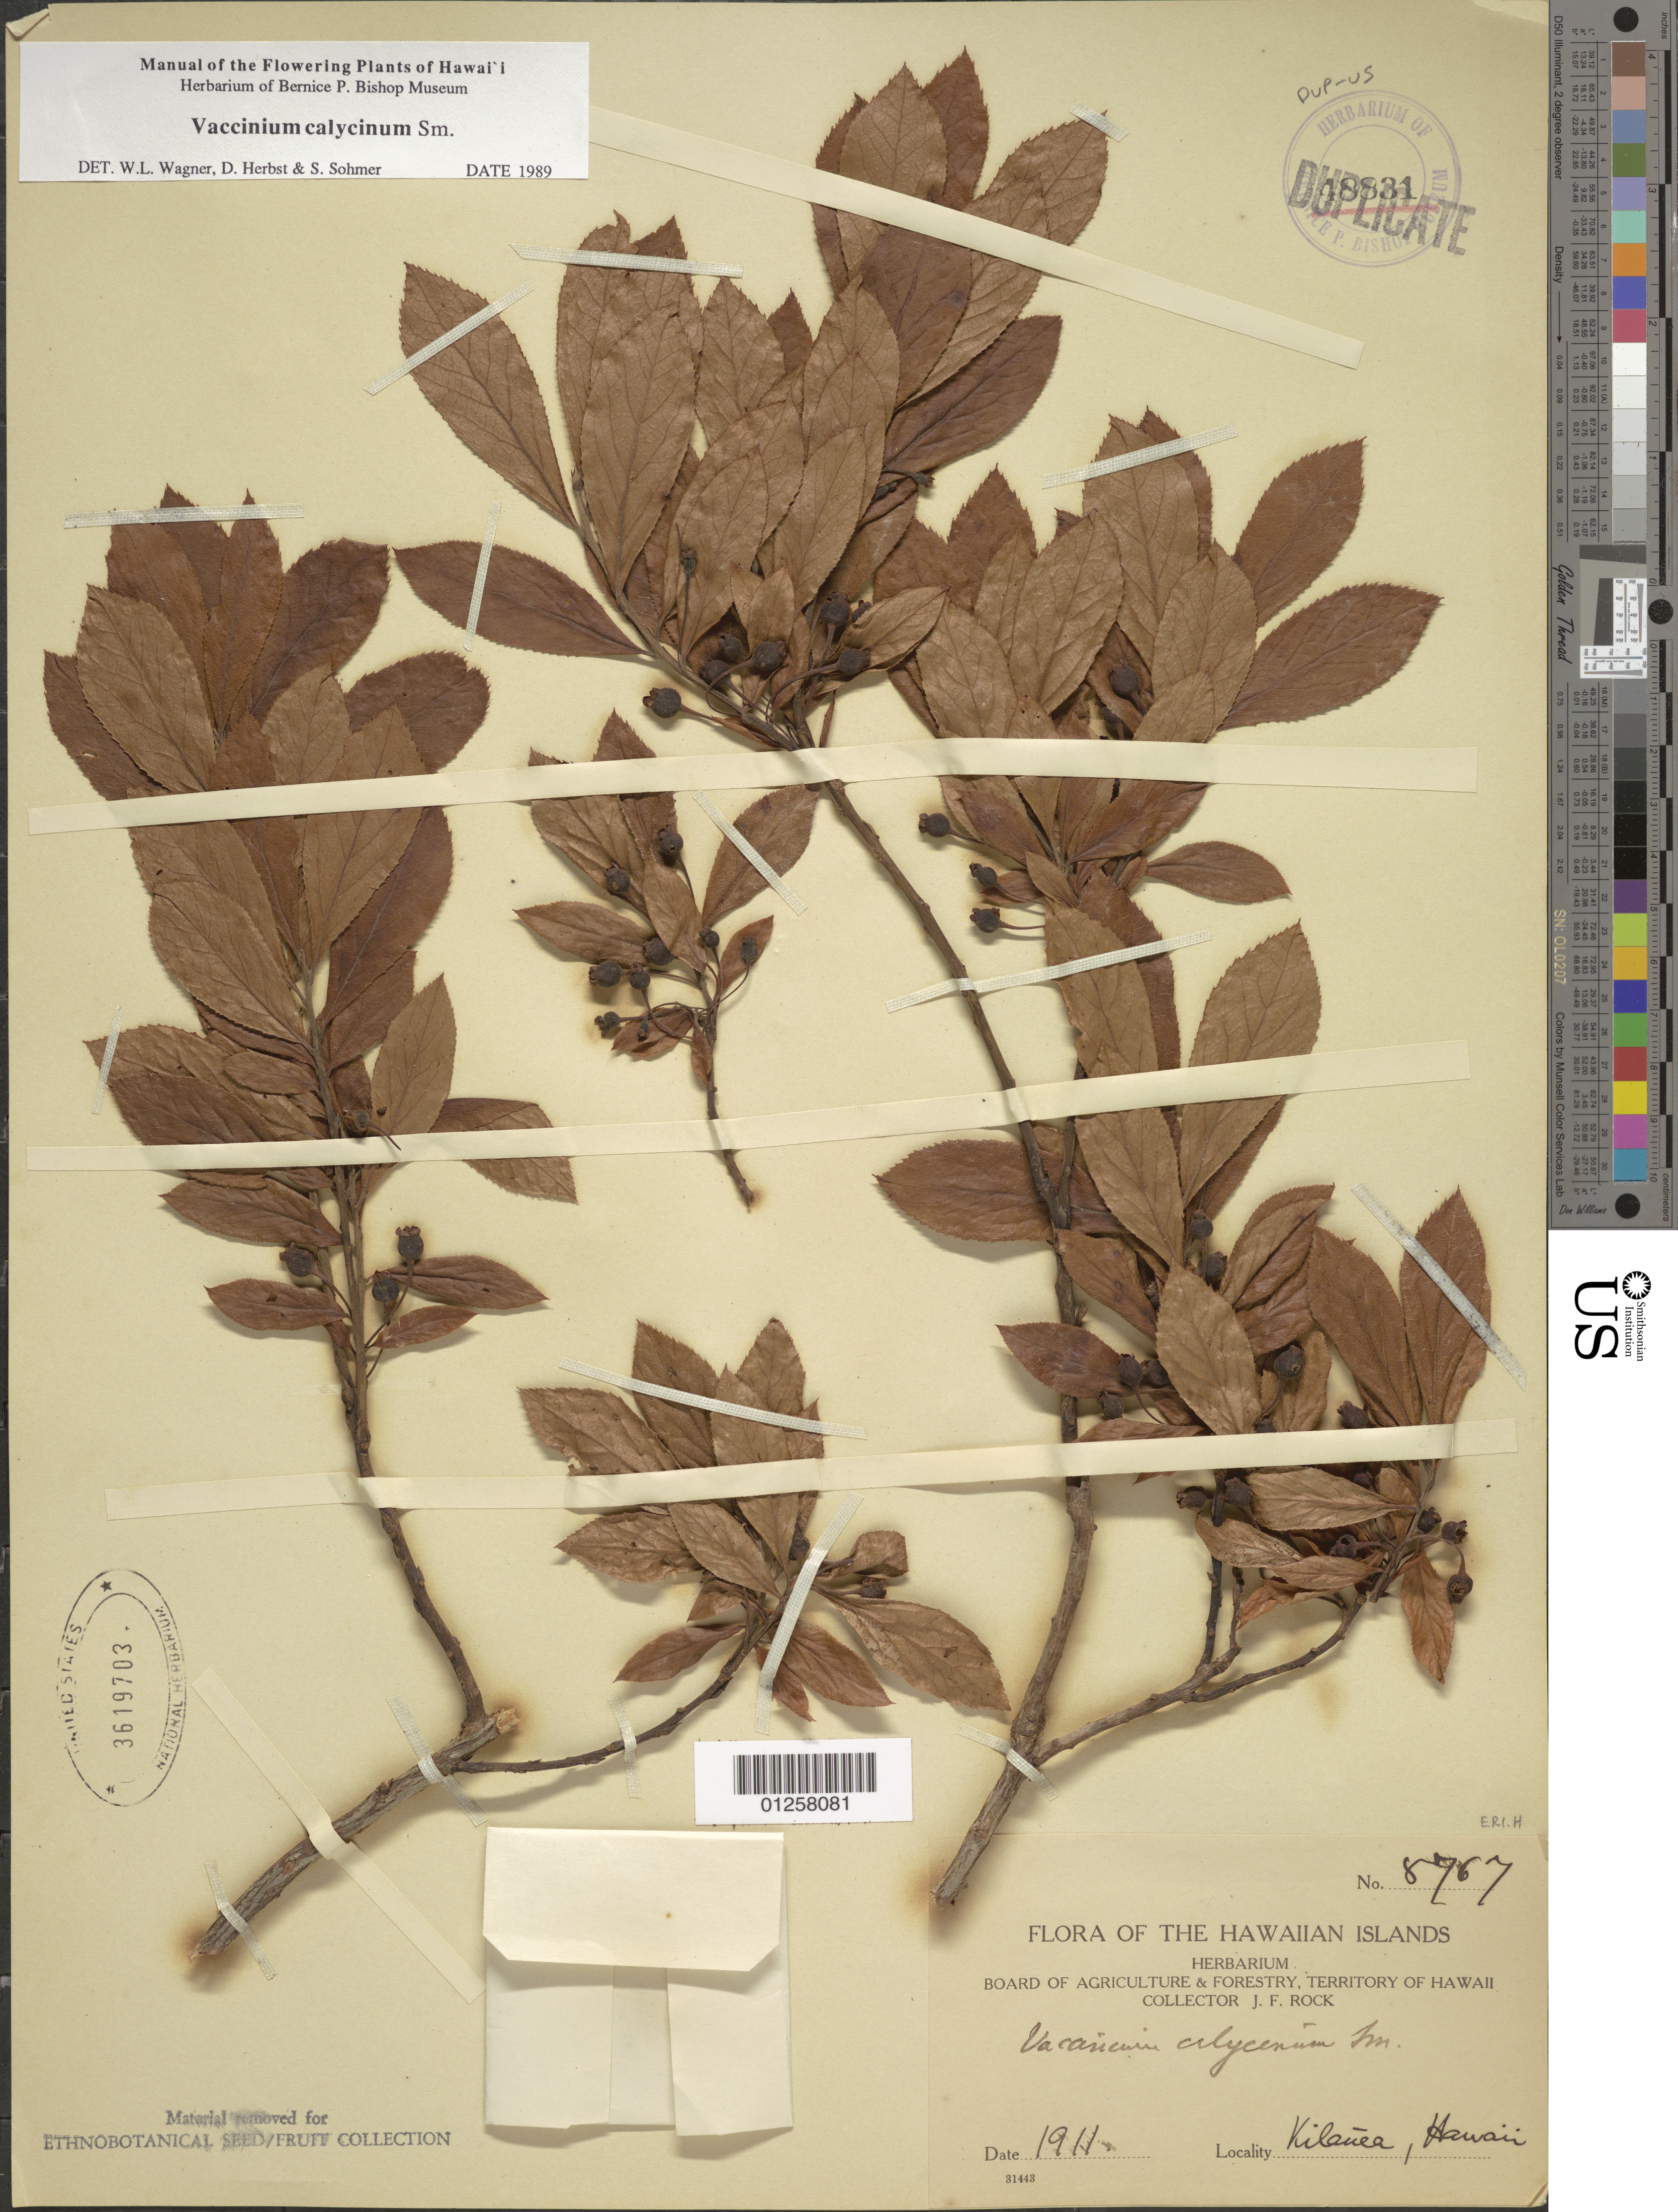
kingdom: Plantae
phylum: Tracheophyta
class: Magnoliopsida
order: Ericales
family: Ericaceae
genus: Vaccinium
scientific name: Vaccinium calycinum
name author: Sm.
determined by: Wagner, W. L.; Herbst, D. R.; Sohmer, S. H.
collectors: J. F. Rock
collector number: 8767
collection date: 1911-07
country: United States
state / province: Hawaii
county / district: Hawaii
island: Hawaii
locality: Kilauea.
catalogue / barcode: US 3619703